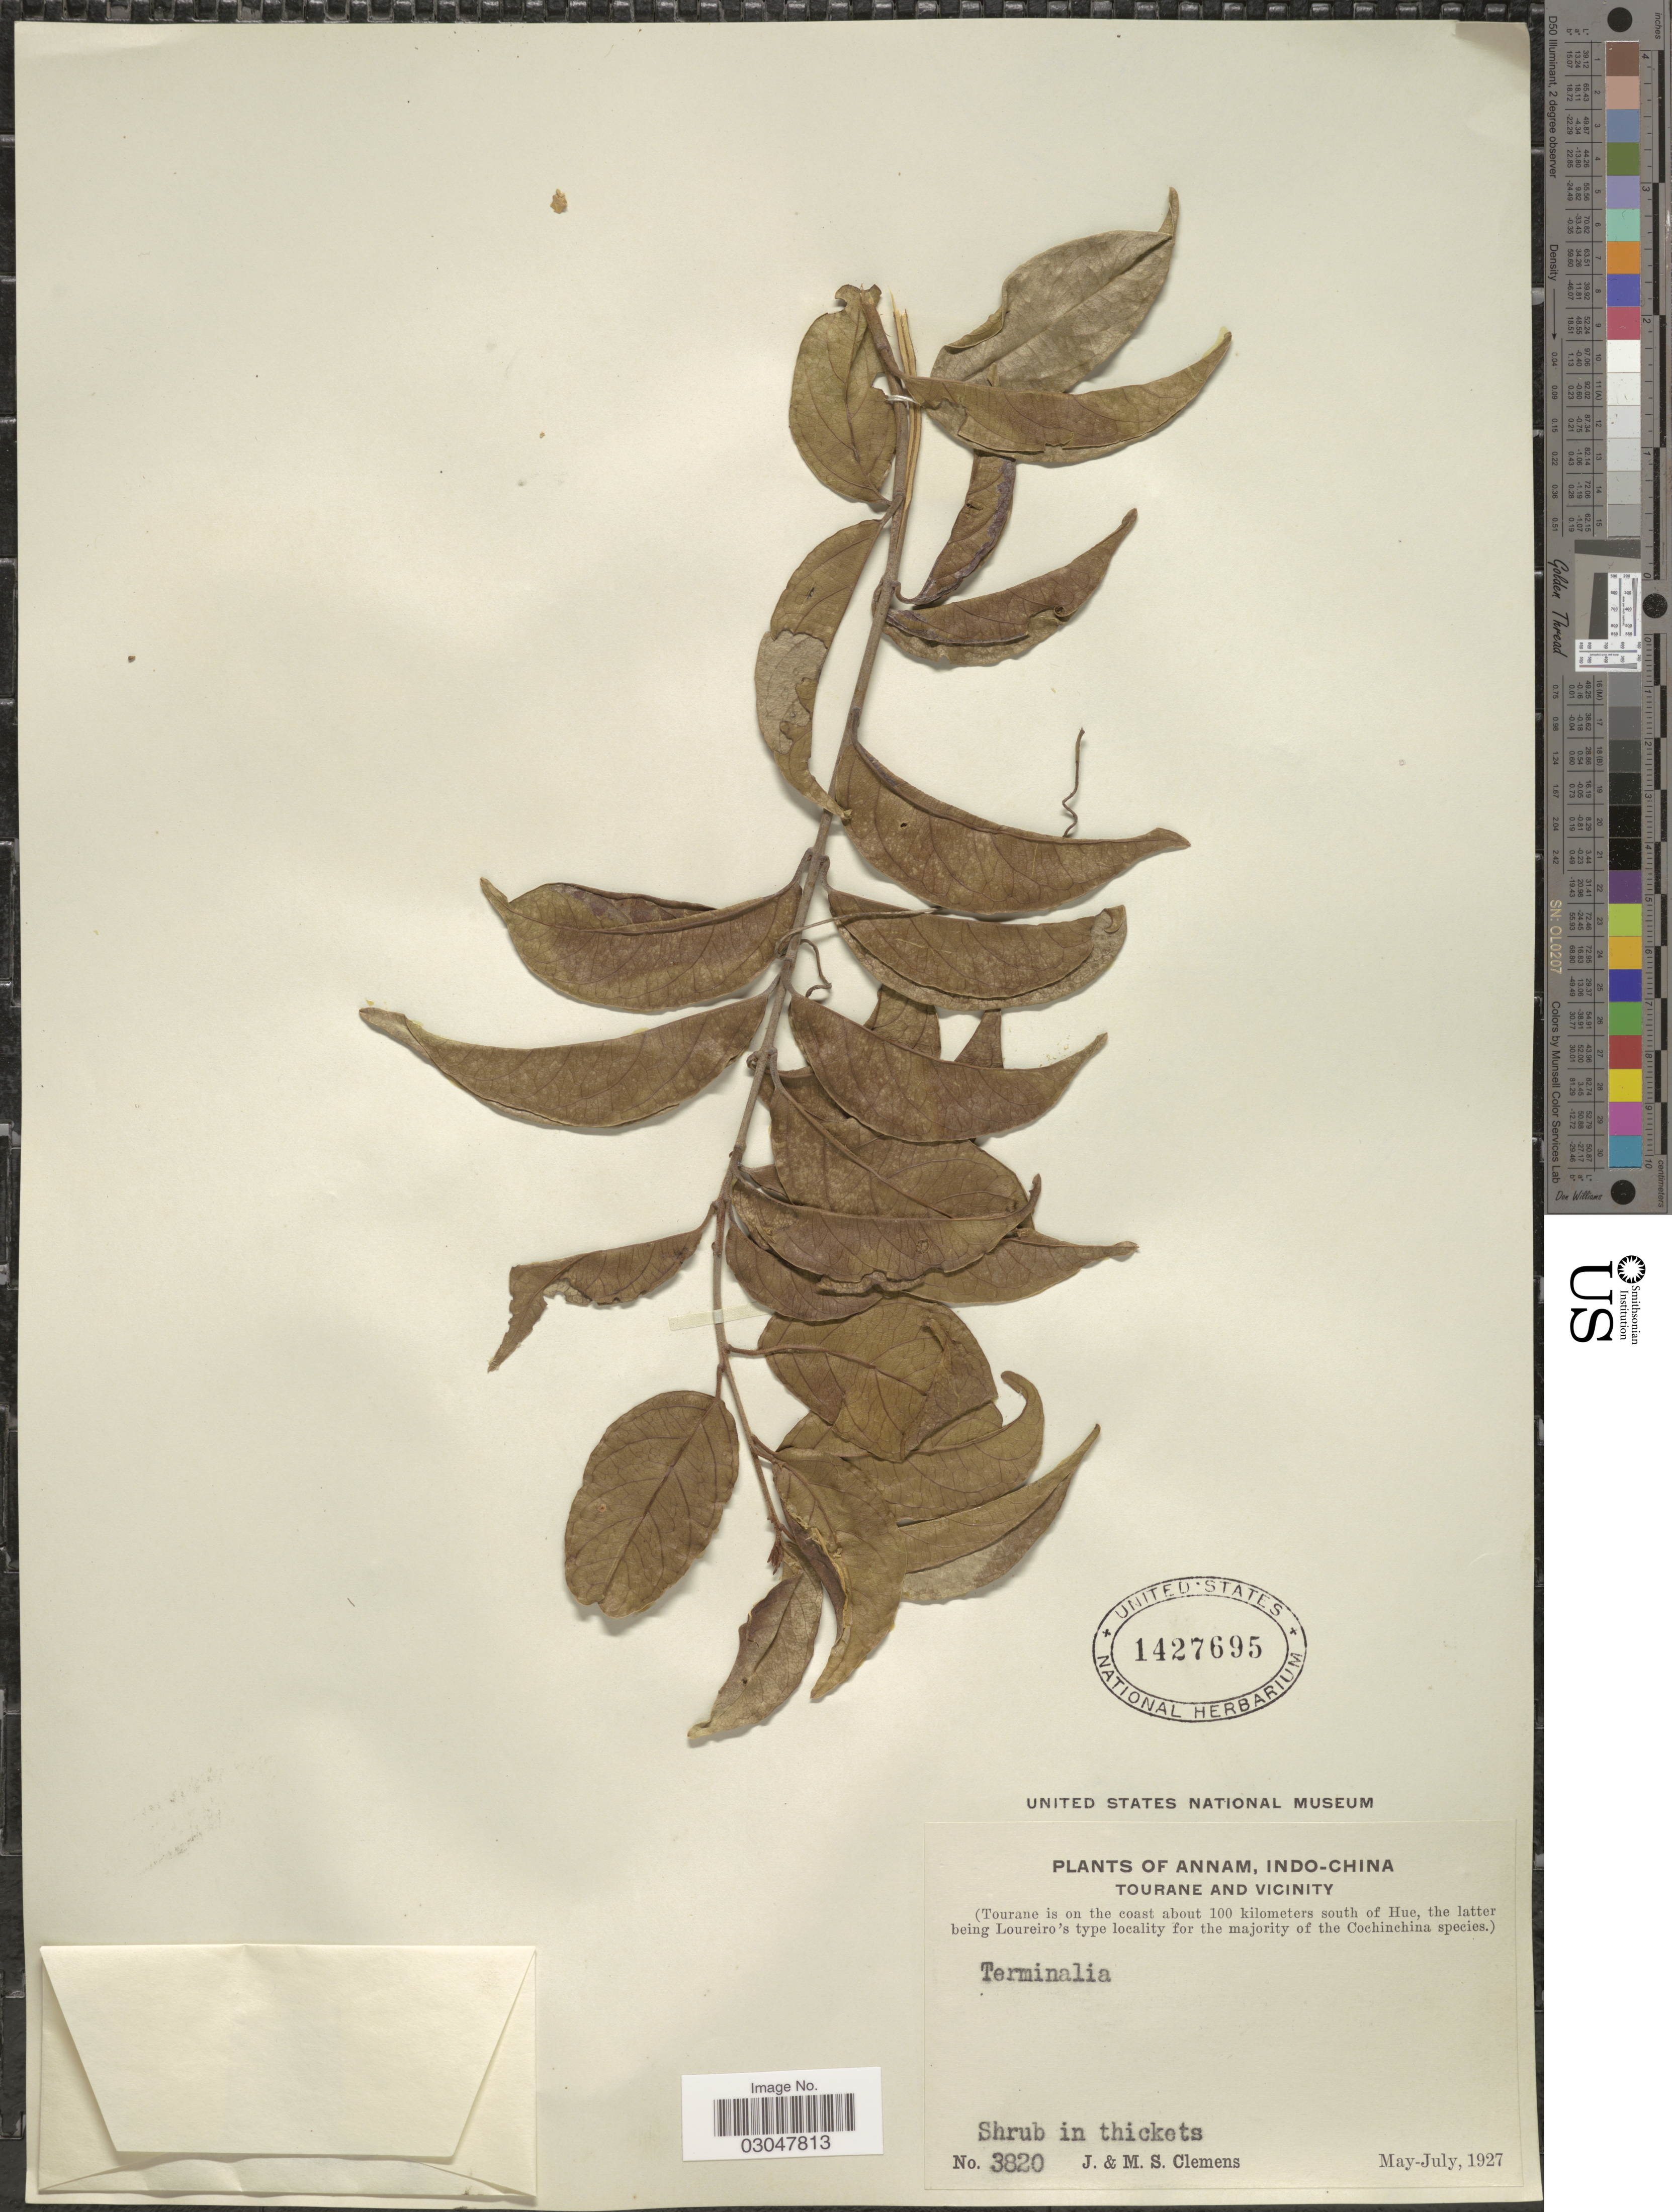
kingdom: Plantae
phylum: Tracheophyta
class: Magnoliopsida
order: Myrtales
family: Combretaceae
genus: Terminalia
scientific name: Terminalia sp.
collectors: J. Clemens & M. S. Clemens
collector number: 3820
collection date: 1927-05/1927-07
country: Vietnam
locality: Annam, Indo-China. Tourane and Vicinity. (Tourane is on the coast about 100 kilometers south of Hue).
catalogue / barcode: US 1427695